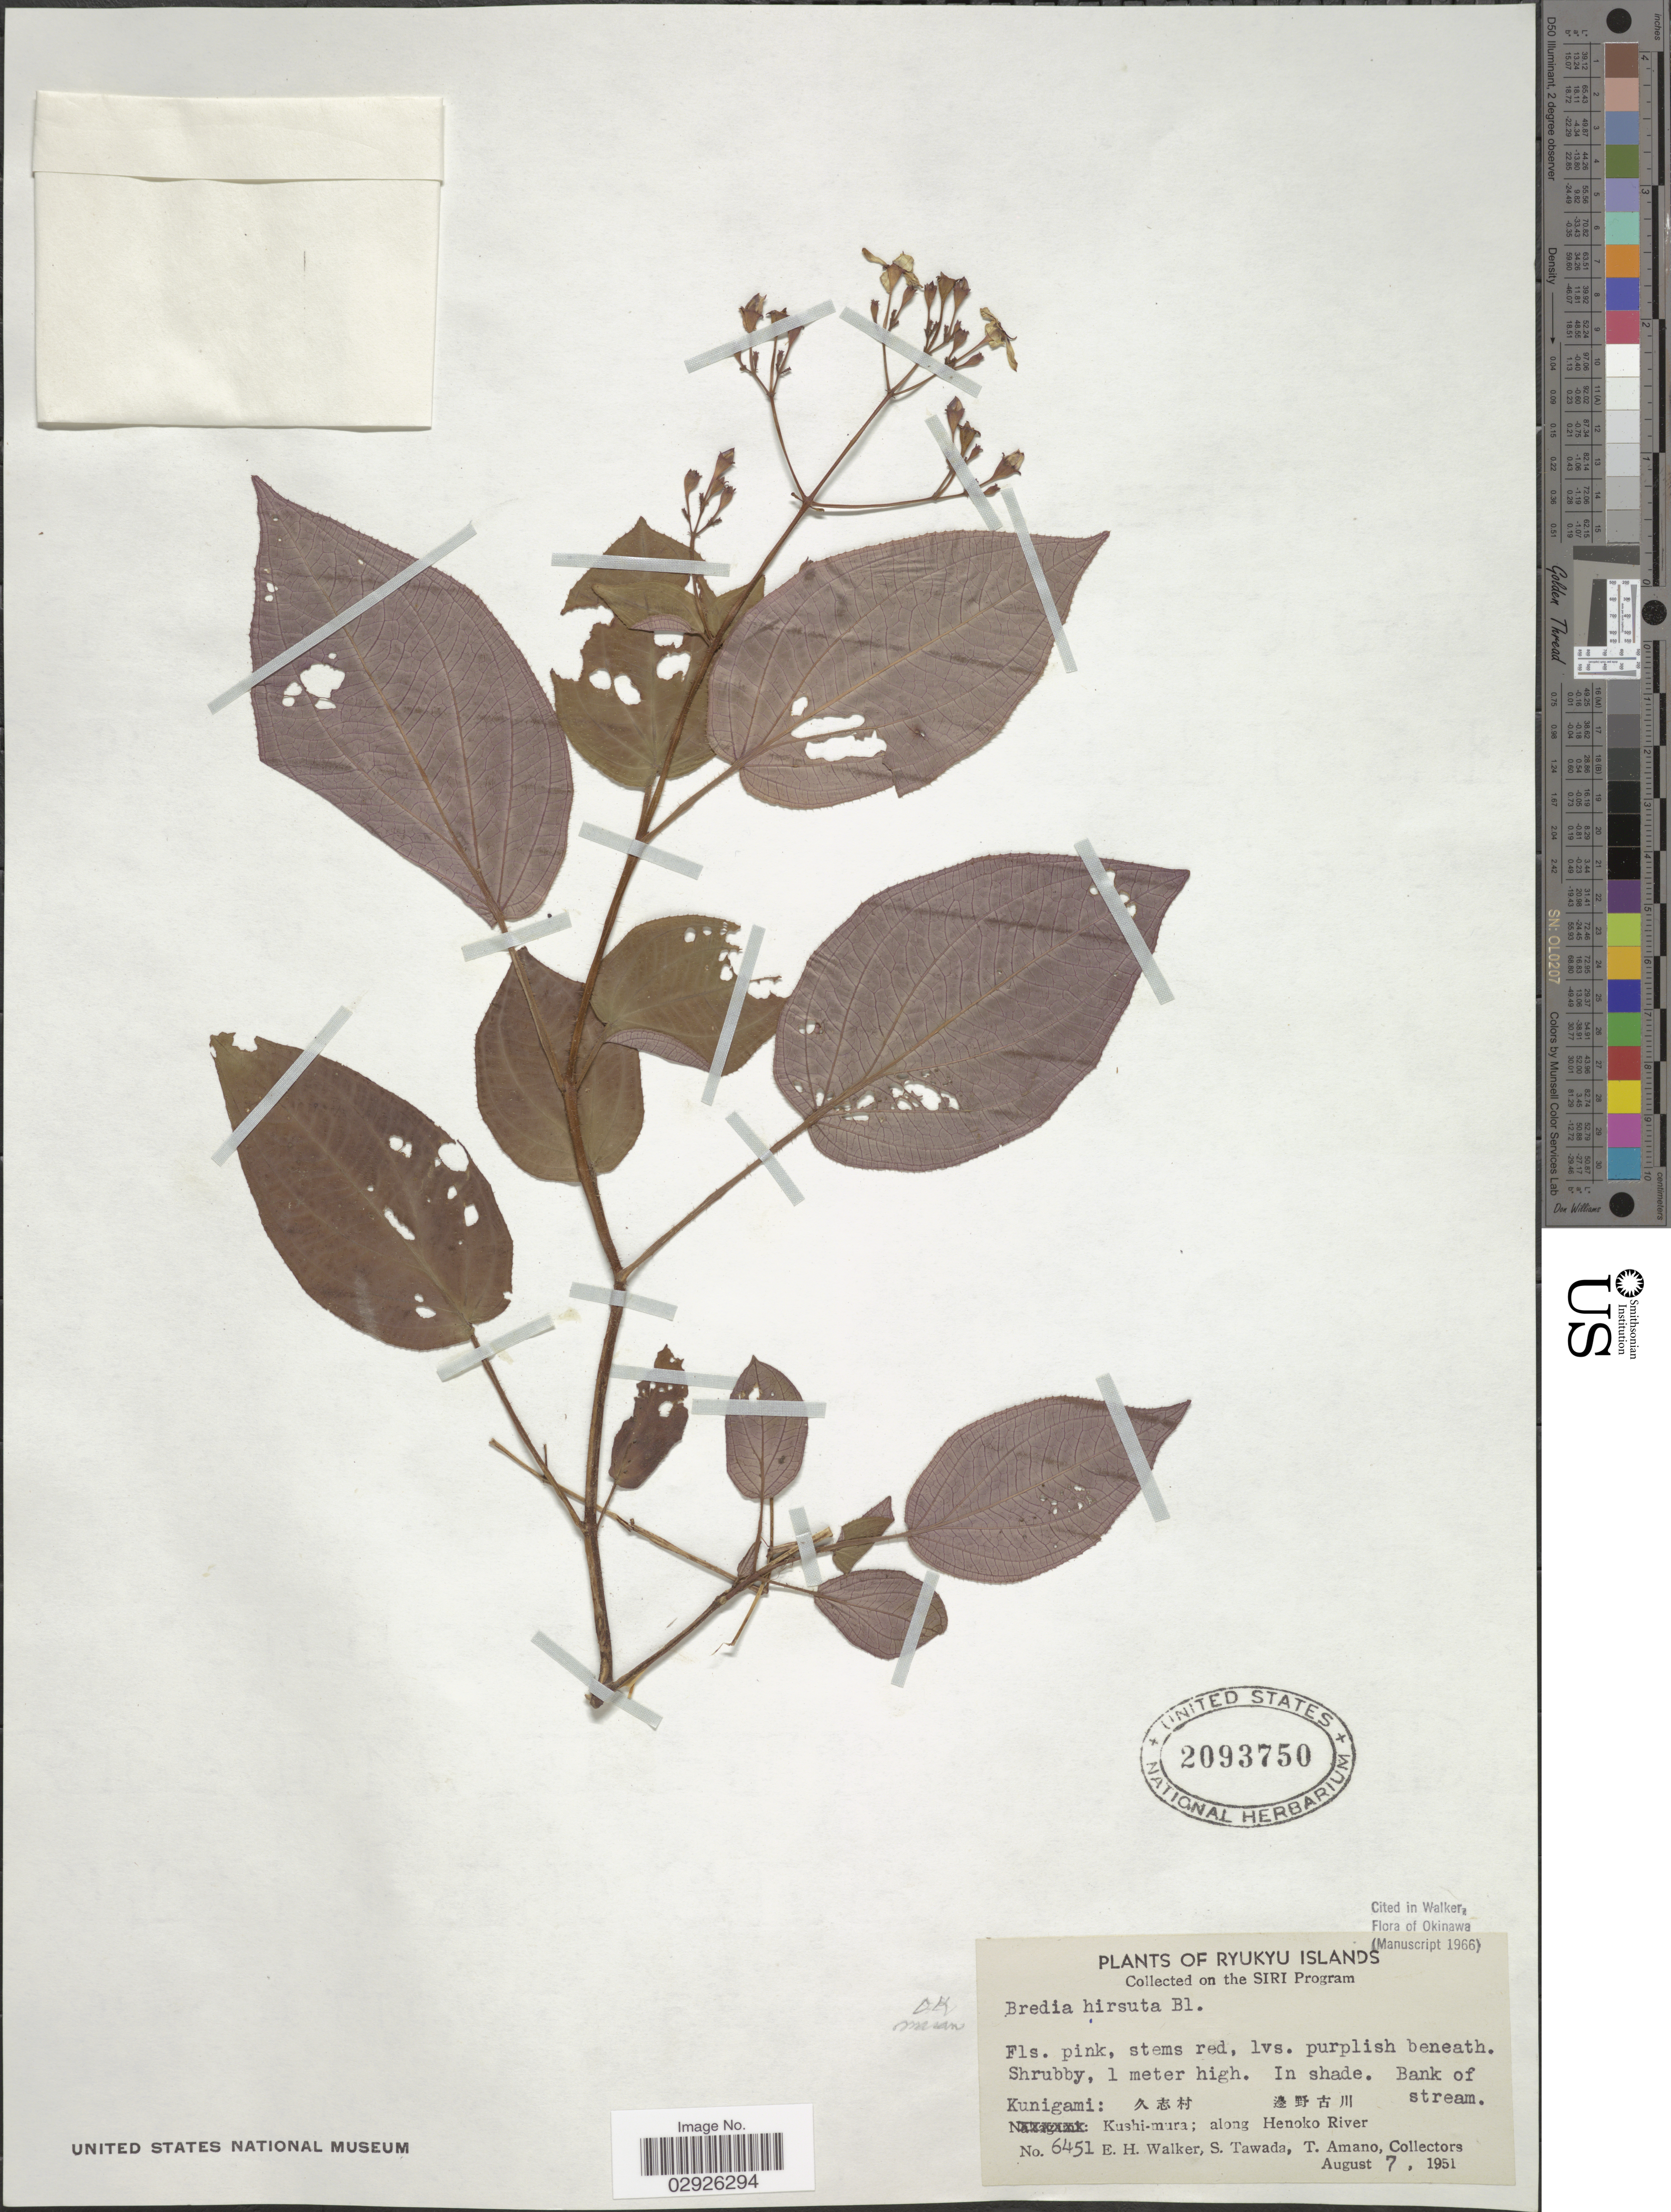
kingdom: Plantae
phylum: Tracheophyta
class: Magnoliopsida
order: Myrtales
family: Melastomataceae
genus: Bredia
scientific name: Bredia hirsuta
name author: Blume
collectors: E. H. Walker, S. Tawada & T. Amano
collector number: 6451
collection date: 1951-08-07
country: Japan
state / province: Okinawa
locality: Ryukyu Islands, Kunigami: Kushi-mura; along Henoko River.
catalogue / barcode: US 2093750